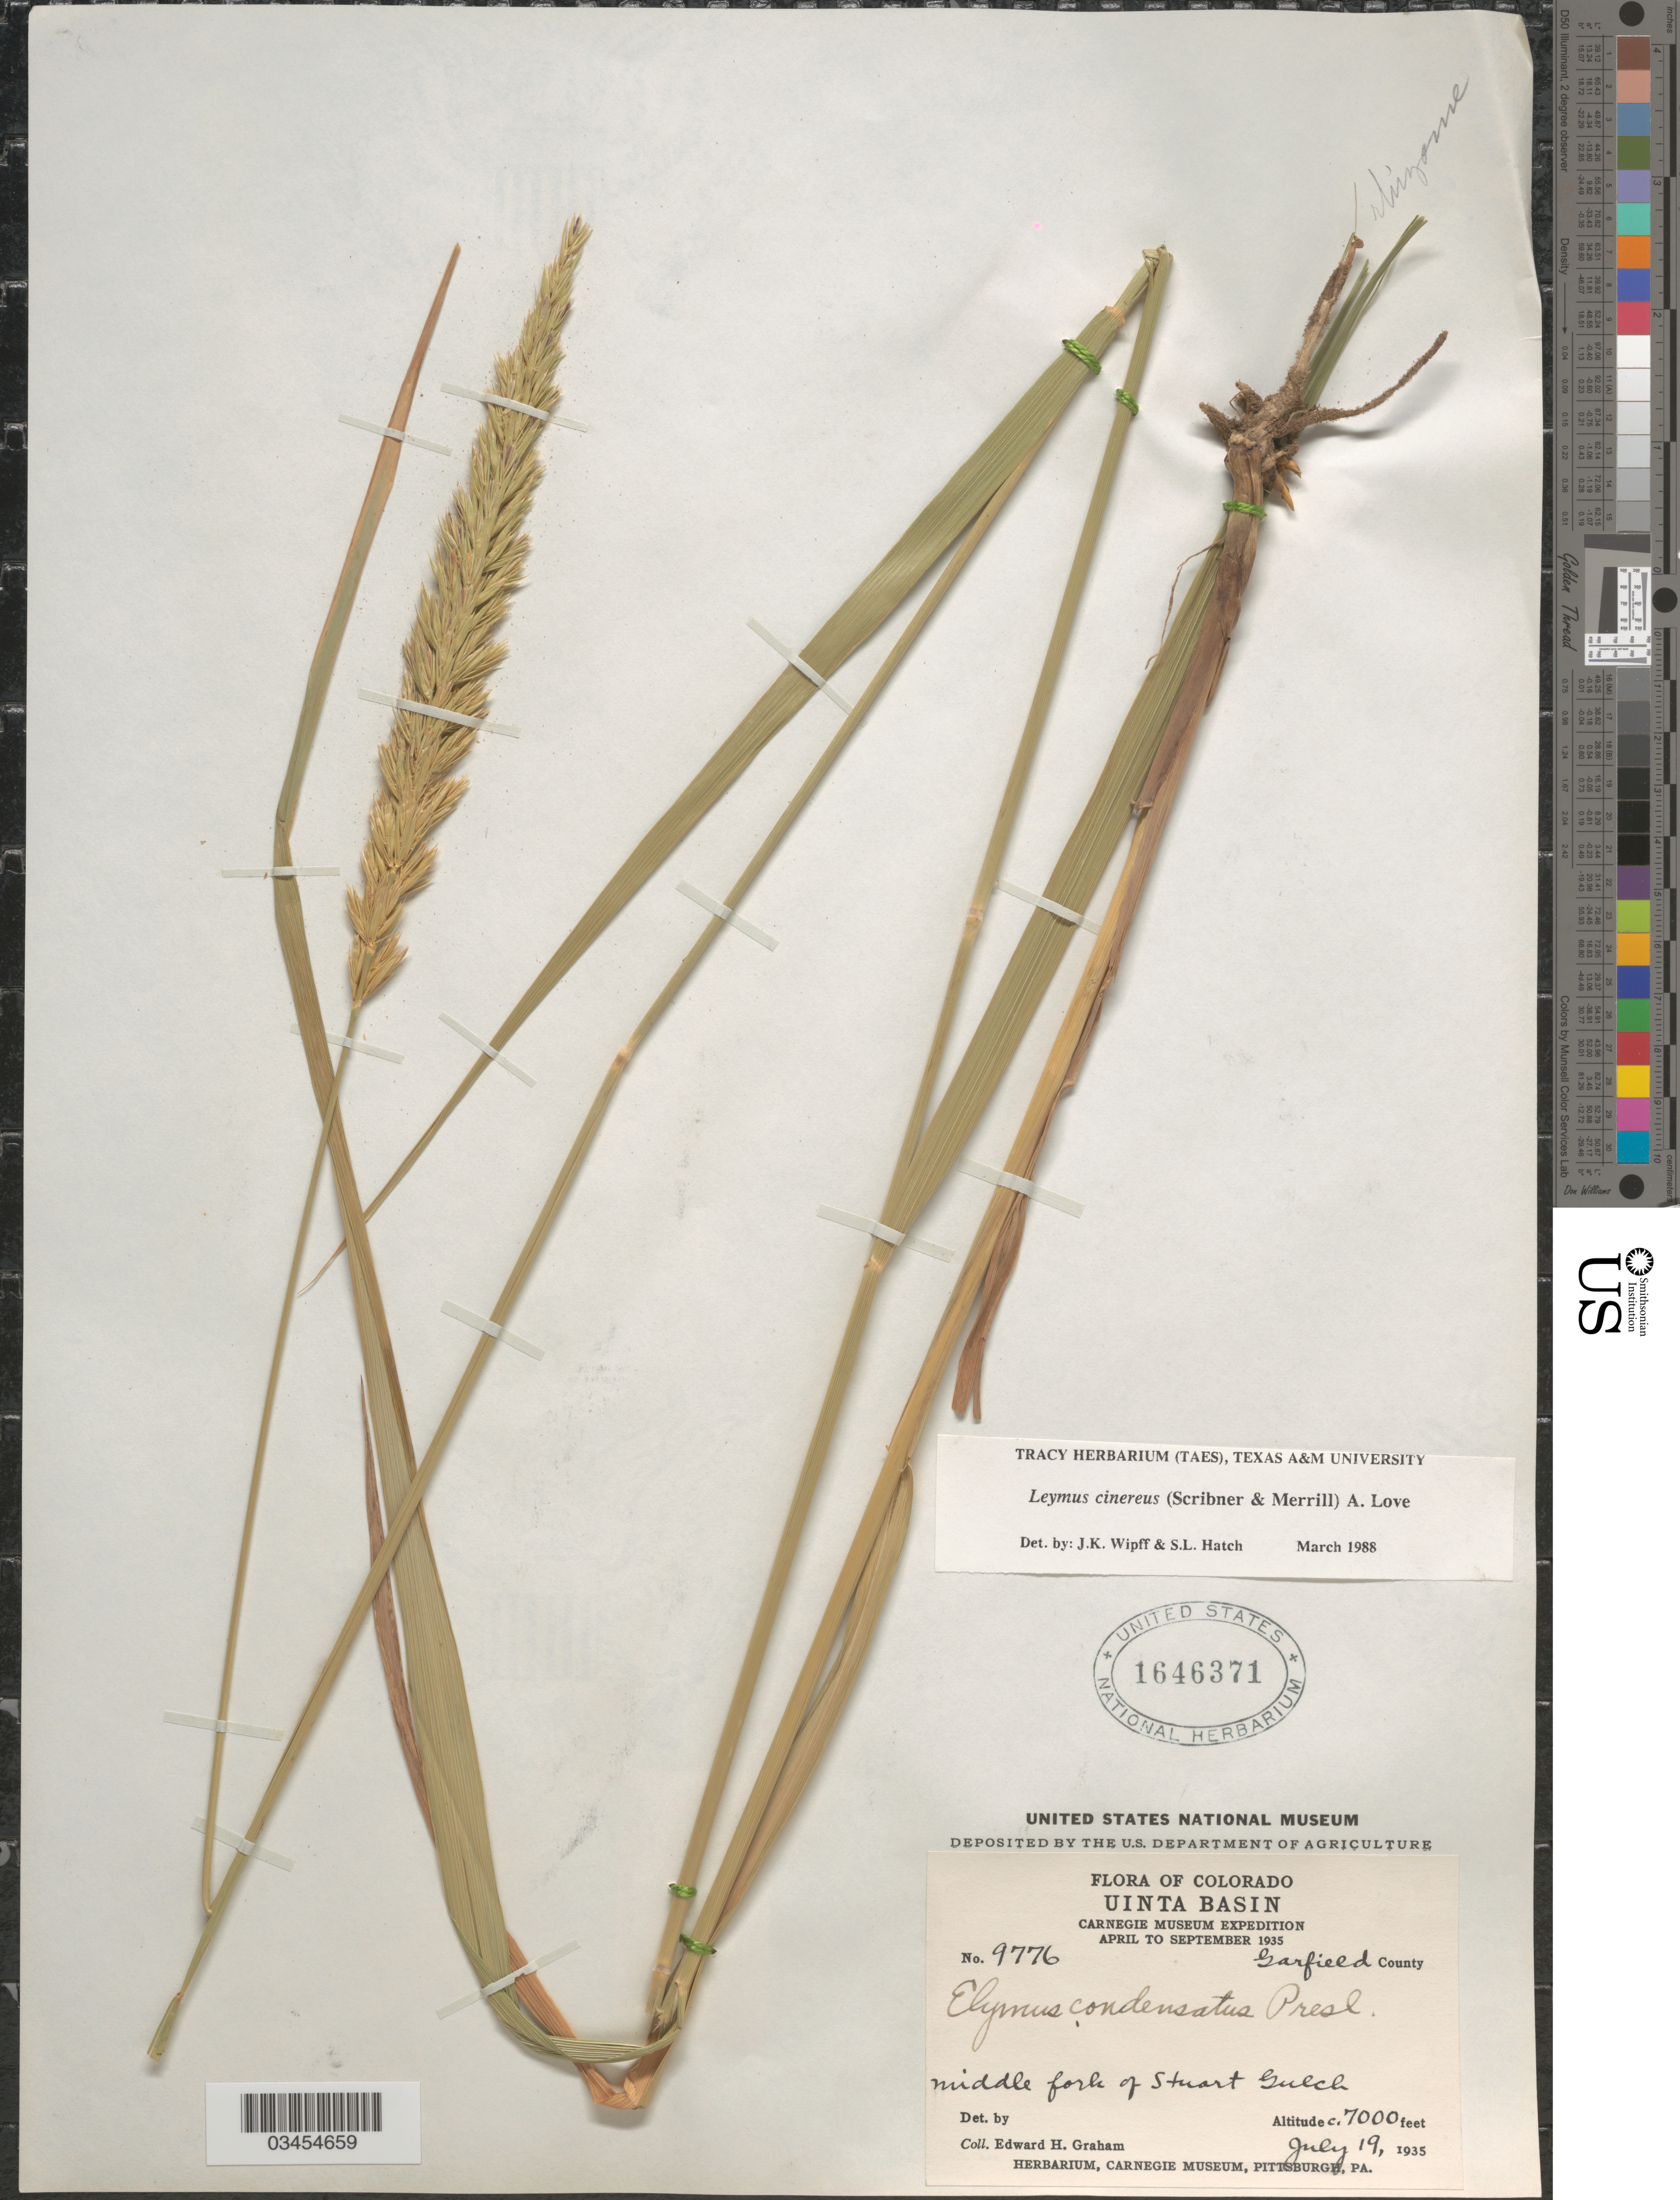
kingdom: Plantae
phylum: Tracheophyta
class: Liliopsida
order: Poales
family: Poaceae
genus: Leymus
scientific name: Leymus cinereus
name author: (Scribn. & Merr.) Á. Löve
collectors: E. H. Graham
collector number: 9776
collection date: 1935-07-19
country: United States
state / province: Colorado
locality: Uinta Basin. Carnegie Museum Expedition April to September 1935. Garfield County. Middle fork of Stuart Gulch.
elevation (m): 2134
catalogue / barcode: US 1646371